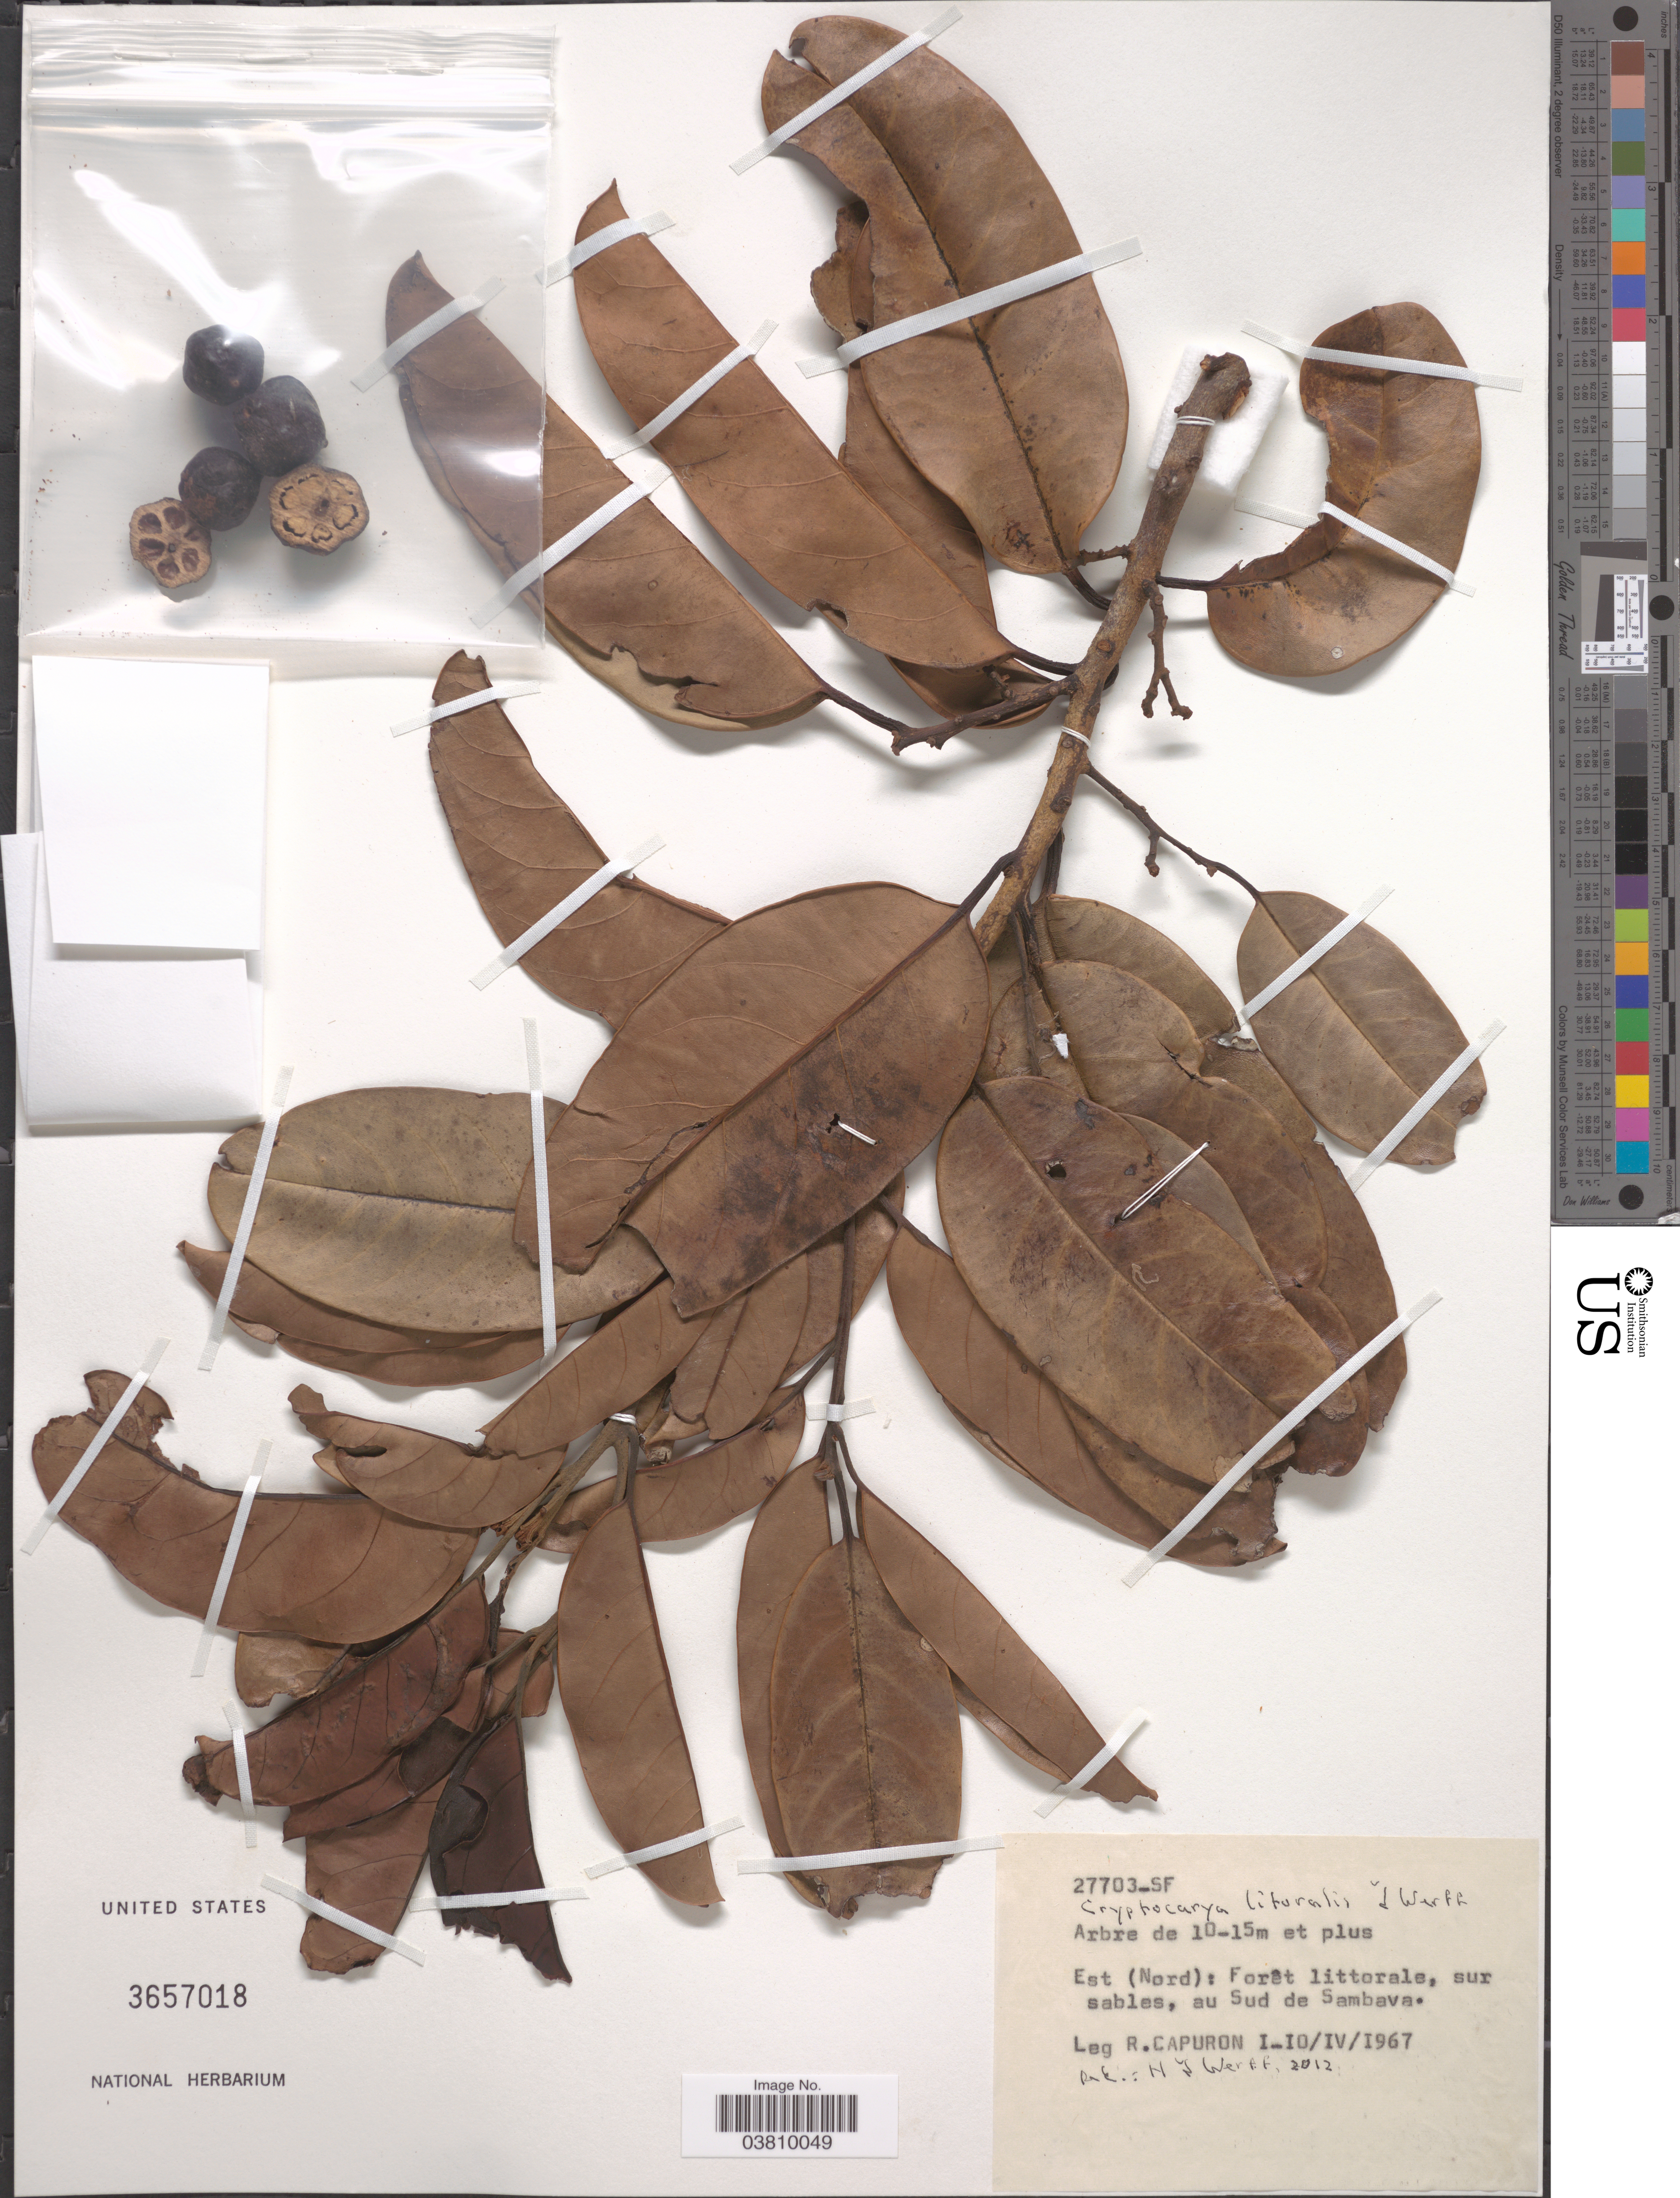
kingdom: Plantae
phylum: Tracheophyta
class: Magnoliopsida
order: Laurales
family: Lauraceae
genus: Cryptocarya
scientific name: Cryptocarya litoralis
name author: van der Werff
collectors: R. Capuron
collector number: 27703_SF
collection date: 1967-04-01/1967-04-10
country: Madagascar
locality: Est (Nord): Forêt littorale, sur sables, au Sud de Sambava.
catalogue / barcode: US 3657018